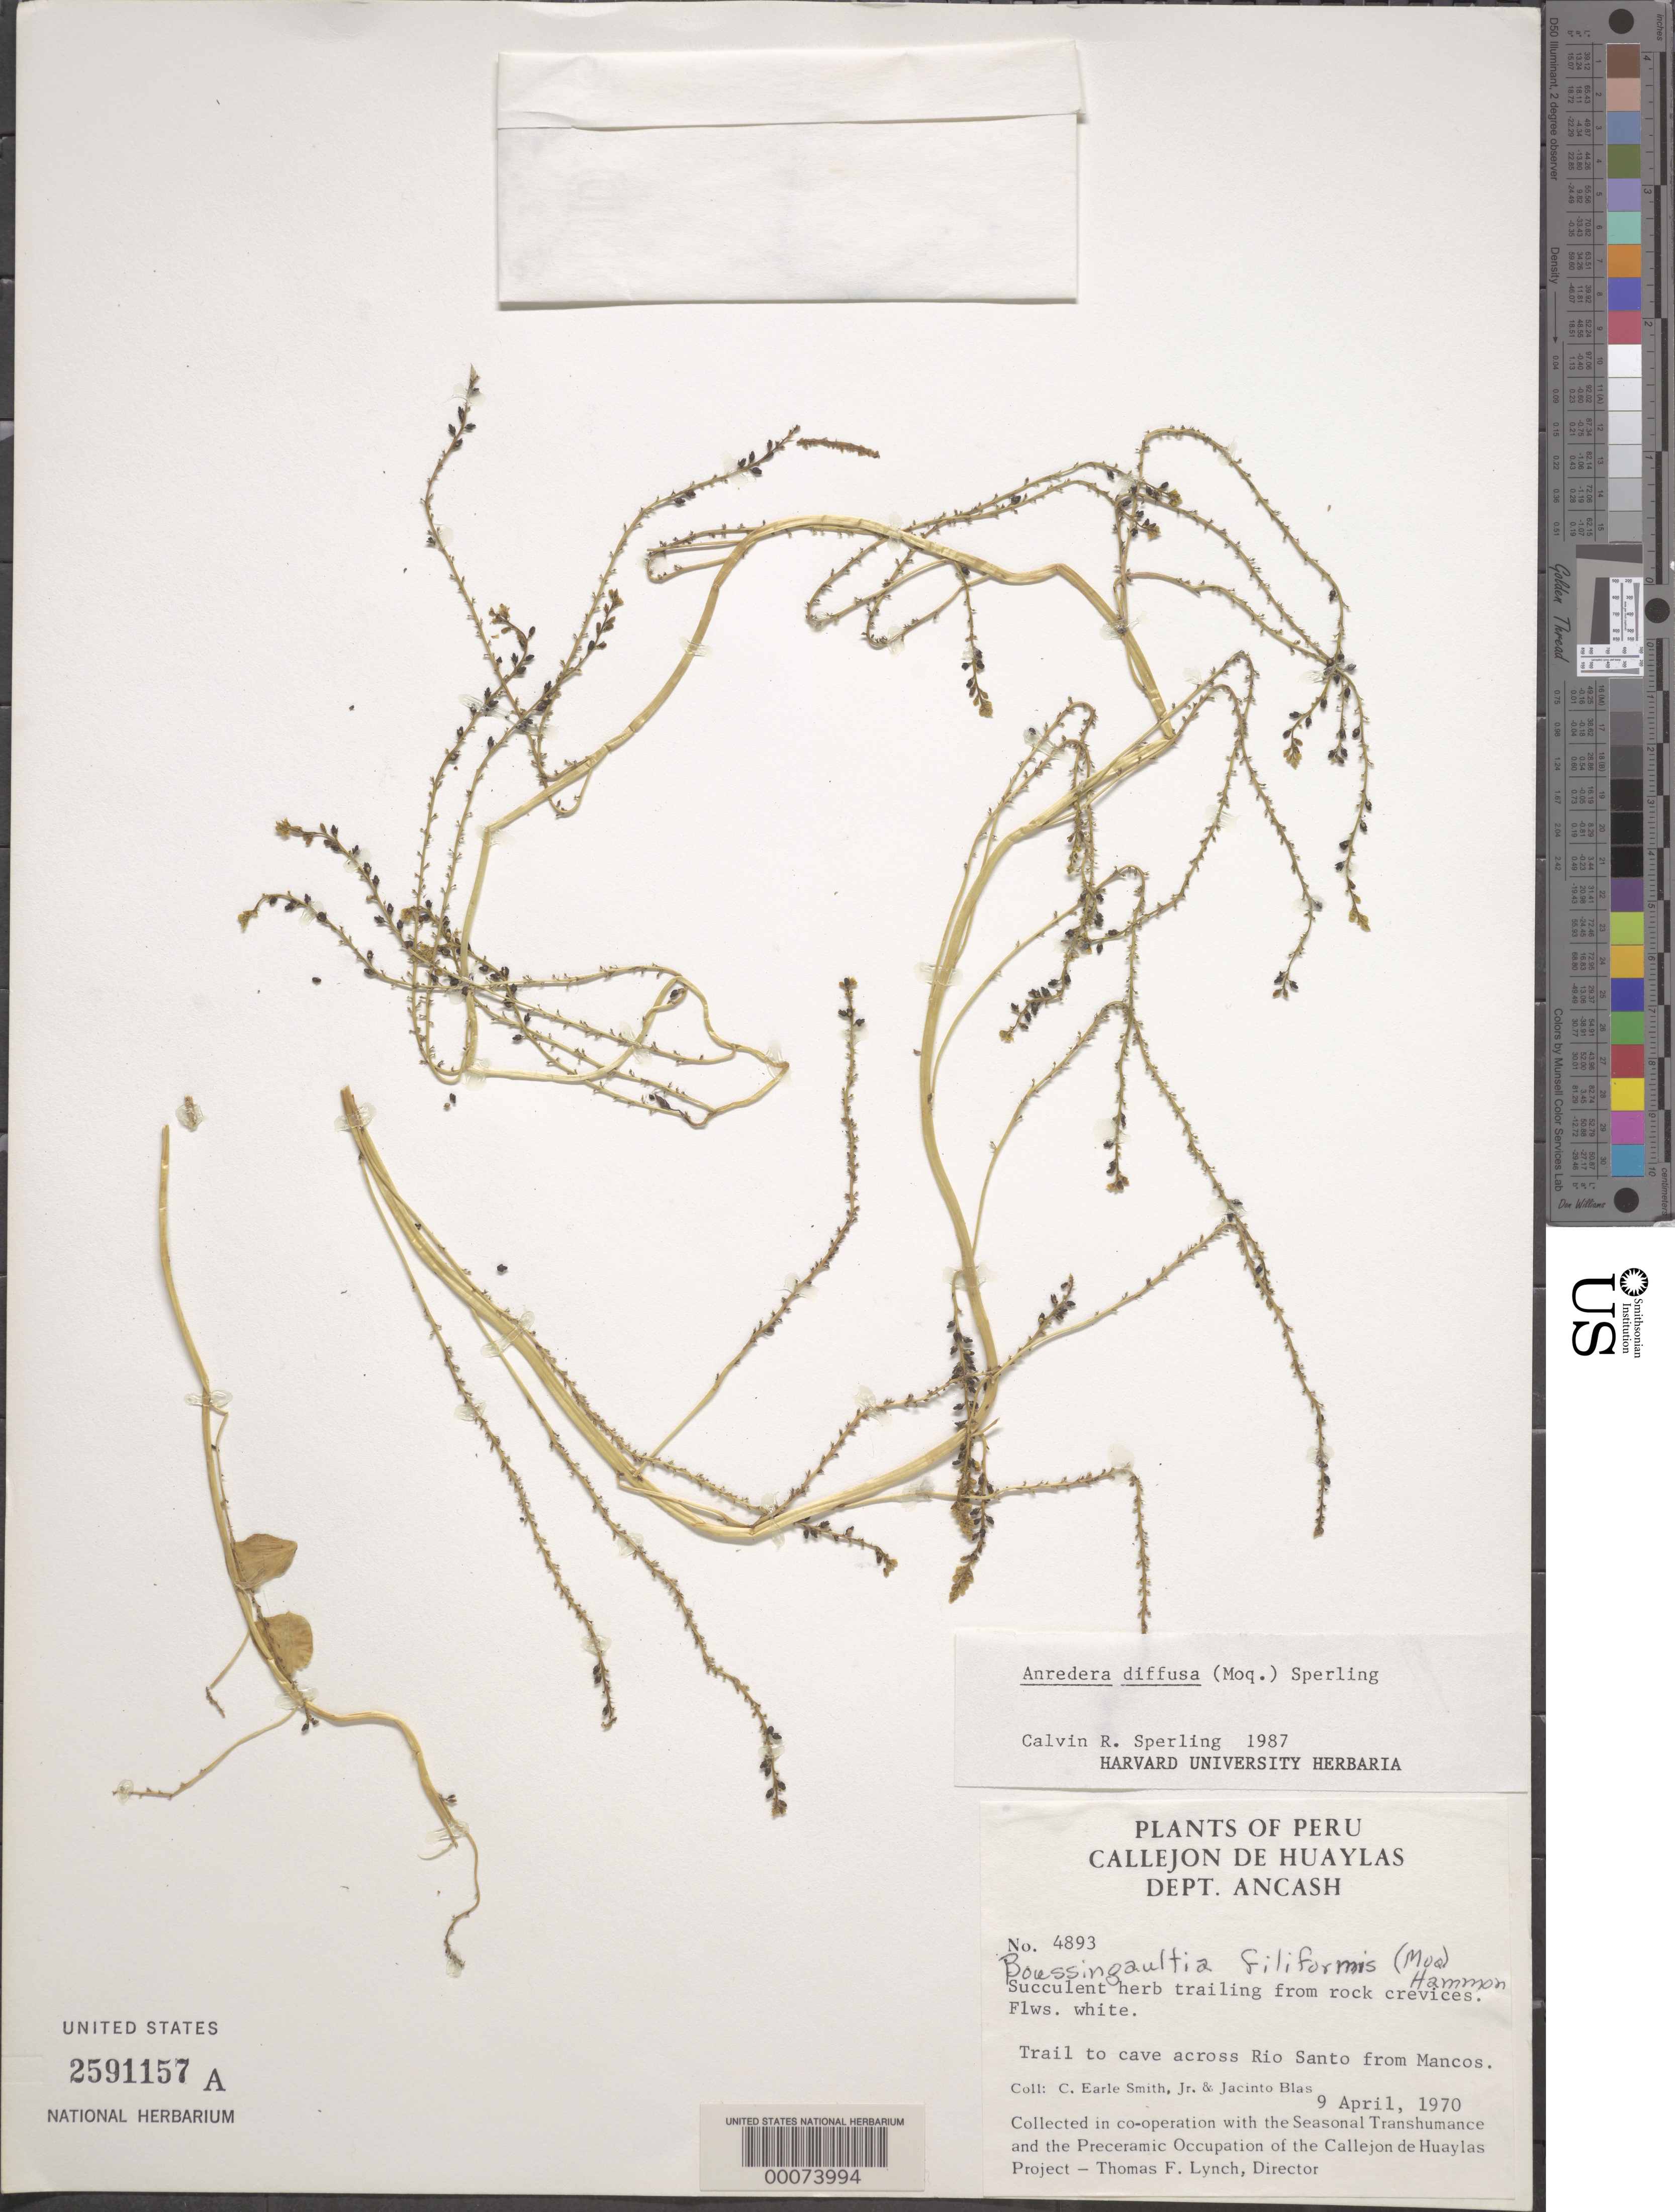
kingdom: Plantae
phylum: Tracheophyta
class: Magnoliopsida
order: Caryophyllales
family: Basellaceae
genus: Anredera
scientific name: Anredera diffusa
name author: (Moq.) Sperling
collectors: C. E. Smith Jr. & J. Blas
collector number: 4893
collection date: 1970-04-09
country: Peru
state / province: Ancash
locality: Callejon de Huaylas. Dept. Ancash. Trail to cave across Río Santo from Mancos.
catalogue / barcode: US 2591157A